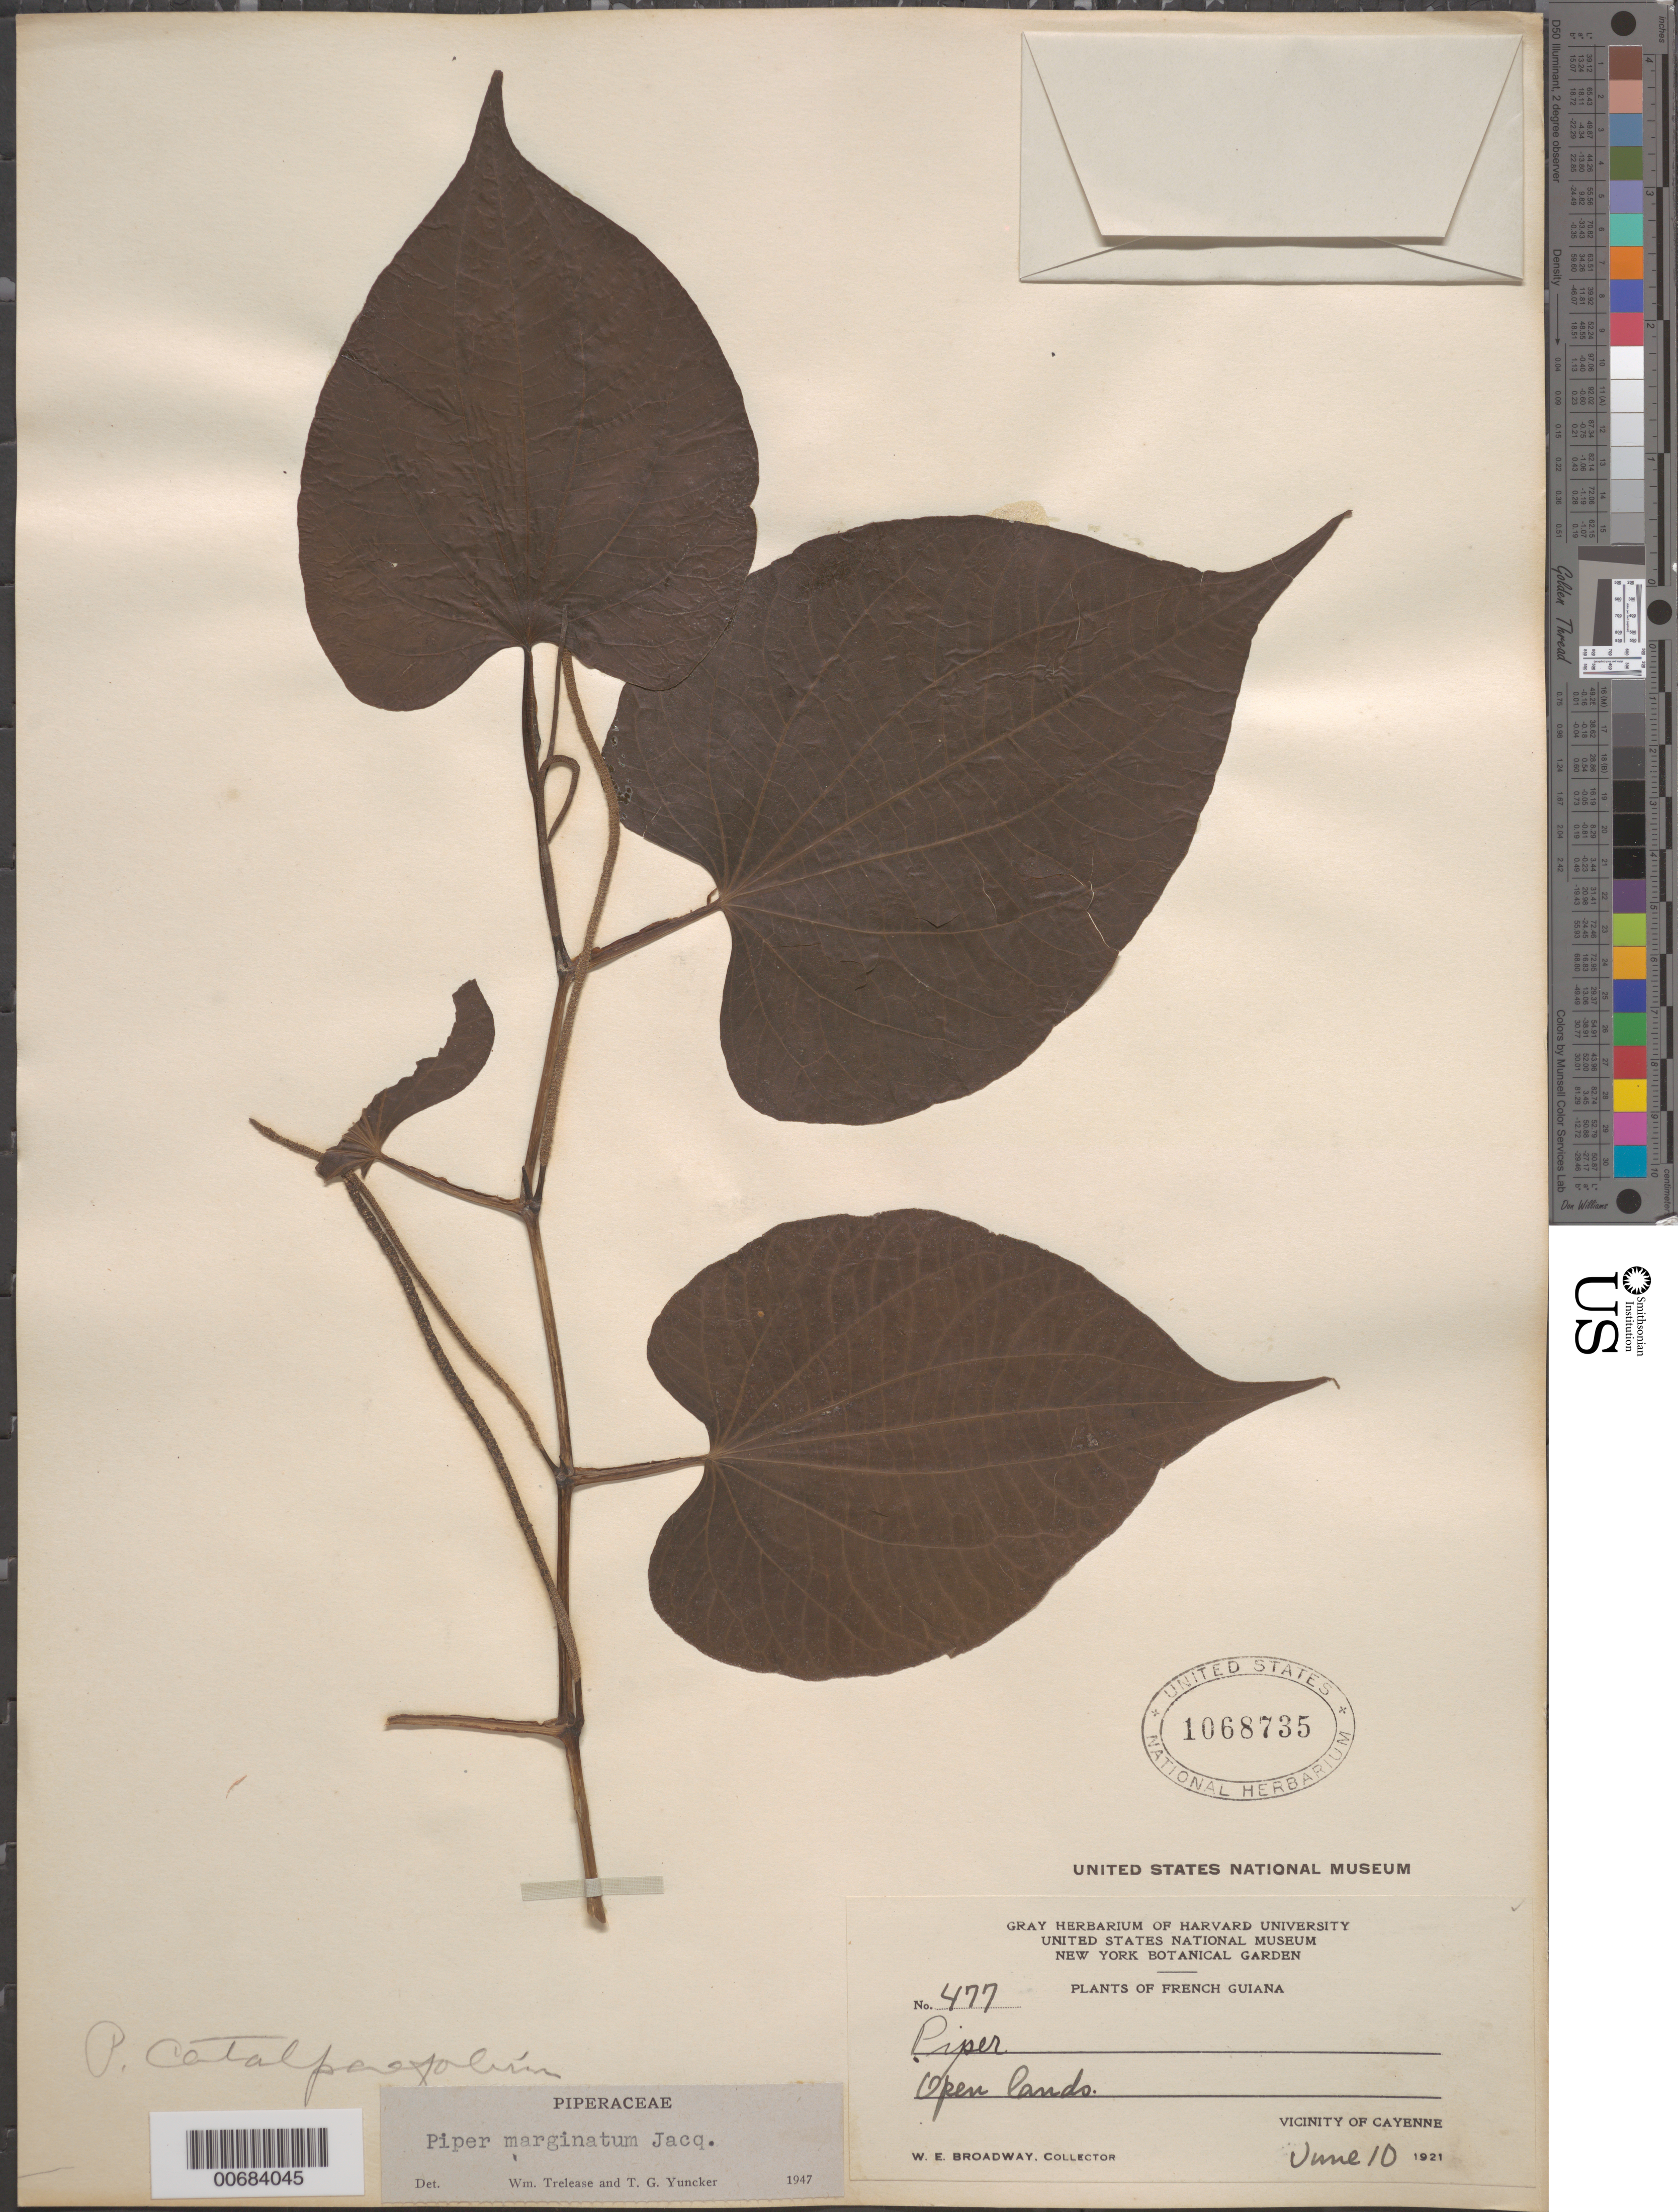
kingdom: Plantae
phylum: Tracheophyta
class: Magnoliopsida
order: Piperales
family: Piperaceae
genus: Piper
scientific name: Piper marginatum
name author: Jacq.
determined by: Trelease, W.; Yuncker, T. G.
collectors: W. E. Broadway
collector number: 477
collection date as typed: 10-Jun-21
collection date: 1921-06-10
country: French Guiana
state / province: Cayenne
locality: Cayenne, vic.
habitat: Open lands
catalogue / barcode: US 1068735